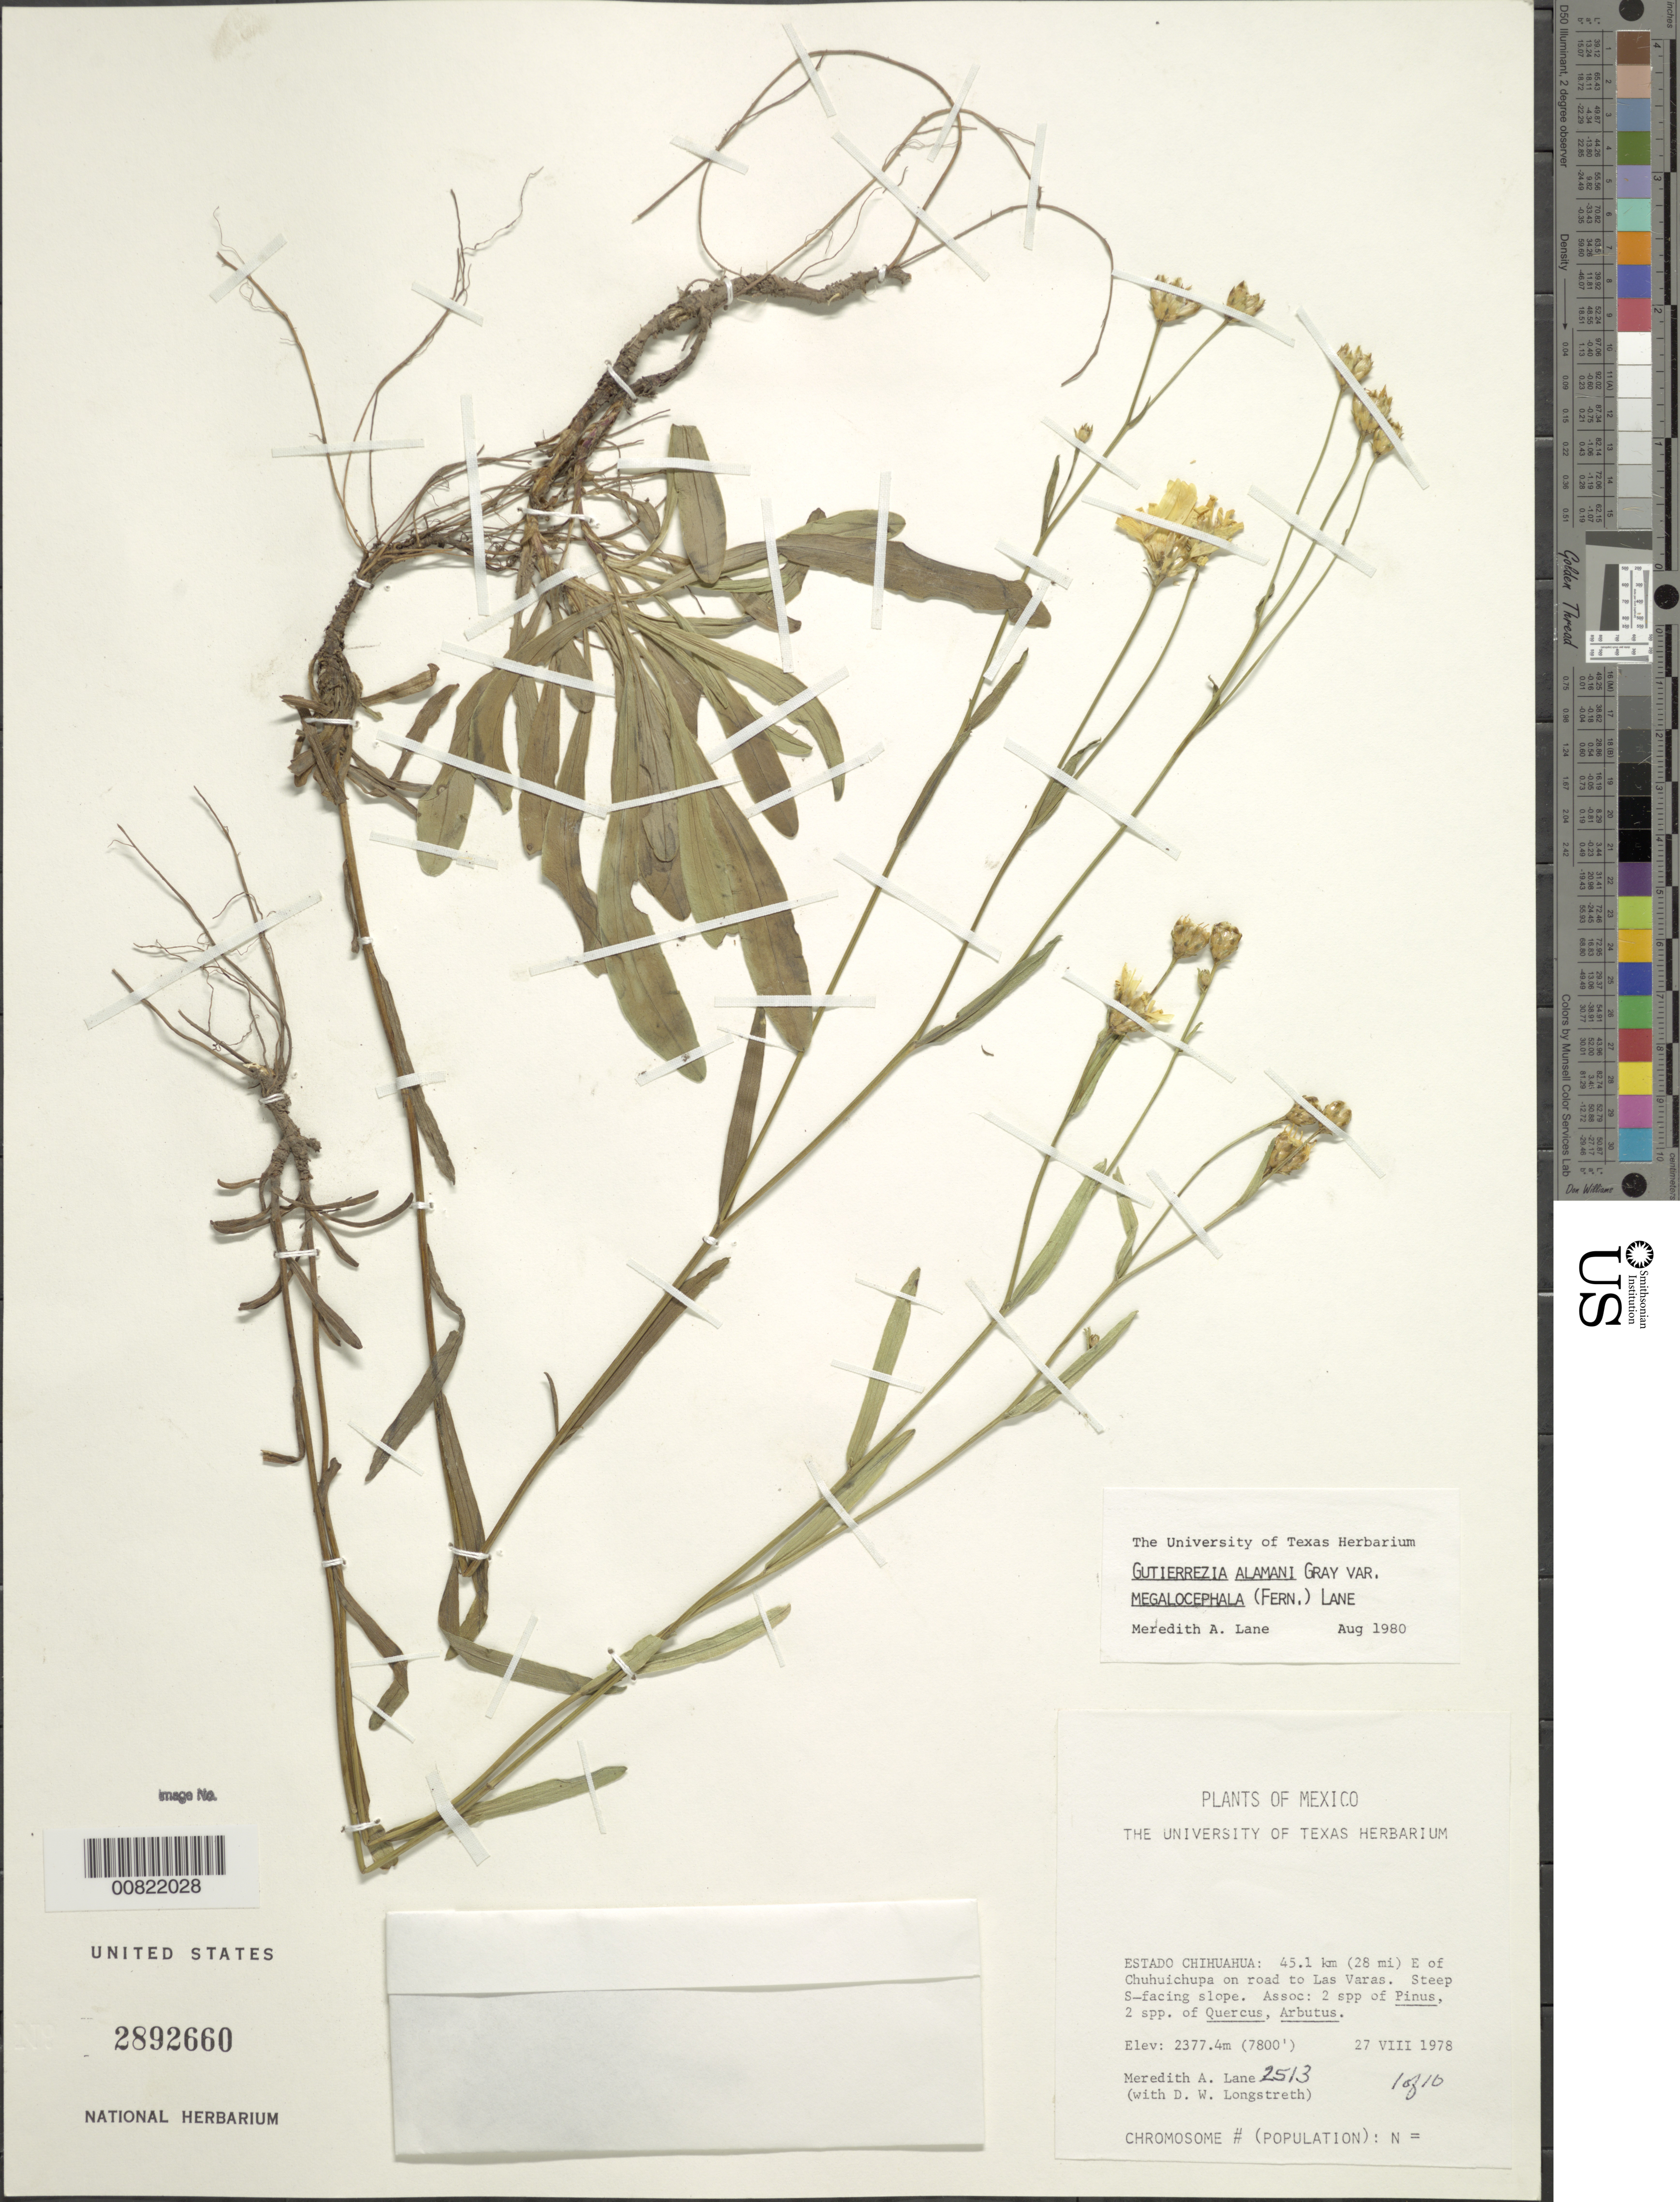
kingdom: Plantae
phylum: Tracheophyta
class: Magnoliopsida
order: Asterales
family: Asteraceae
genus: Gutierrezia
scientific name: Gutierrezia alamanii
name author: A. Gray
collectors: M. A. Lane & Longstreth, D. W.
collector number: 2513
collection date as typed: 27 Aug 1978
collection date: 1978-08-27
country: Mexico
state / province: Chihuahua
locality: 45.1 km (28 mi) E of Chuhuichupa on road to Las Varas. Steep S- facing slope.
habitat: Assoc: 2 spp of Pinus, 2 spp. of Quercus, Arbutus.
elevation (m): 2377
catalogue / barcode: US 2892660